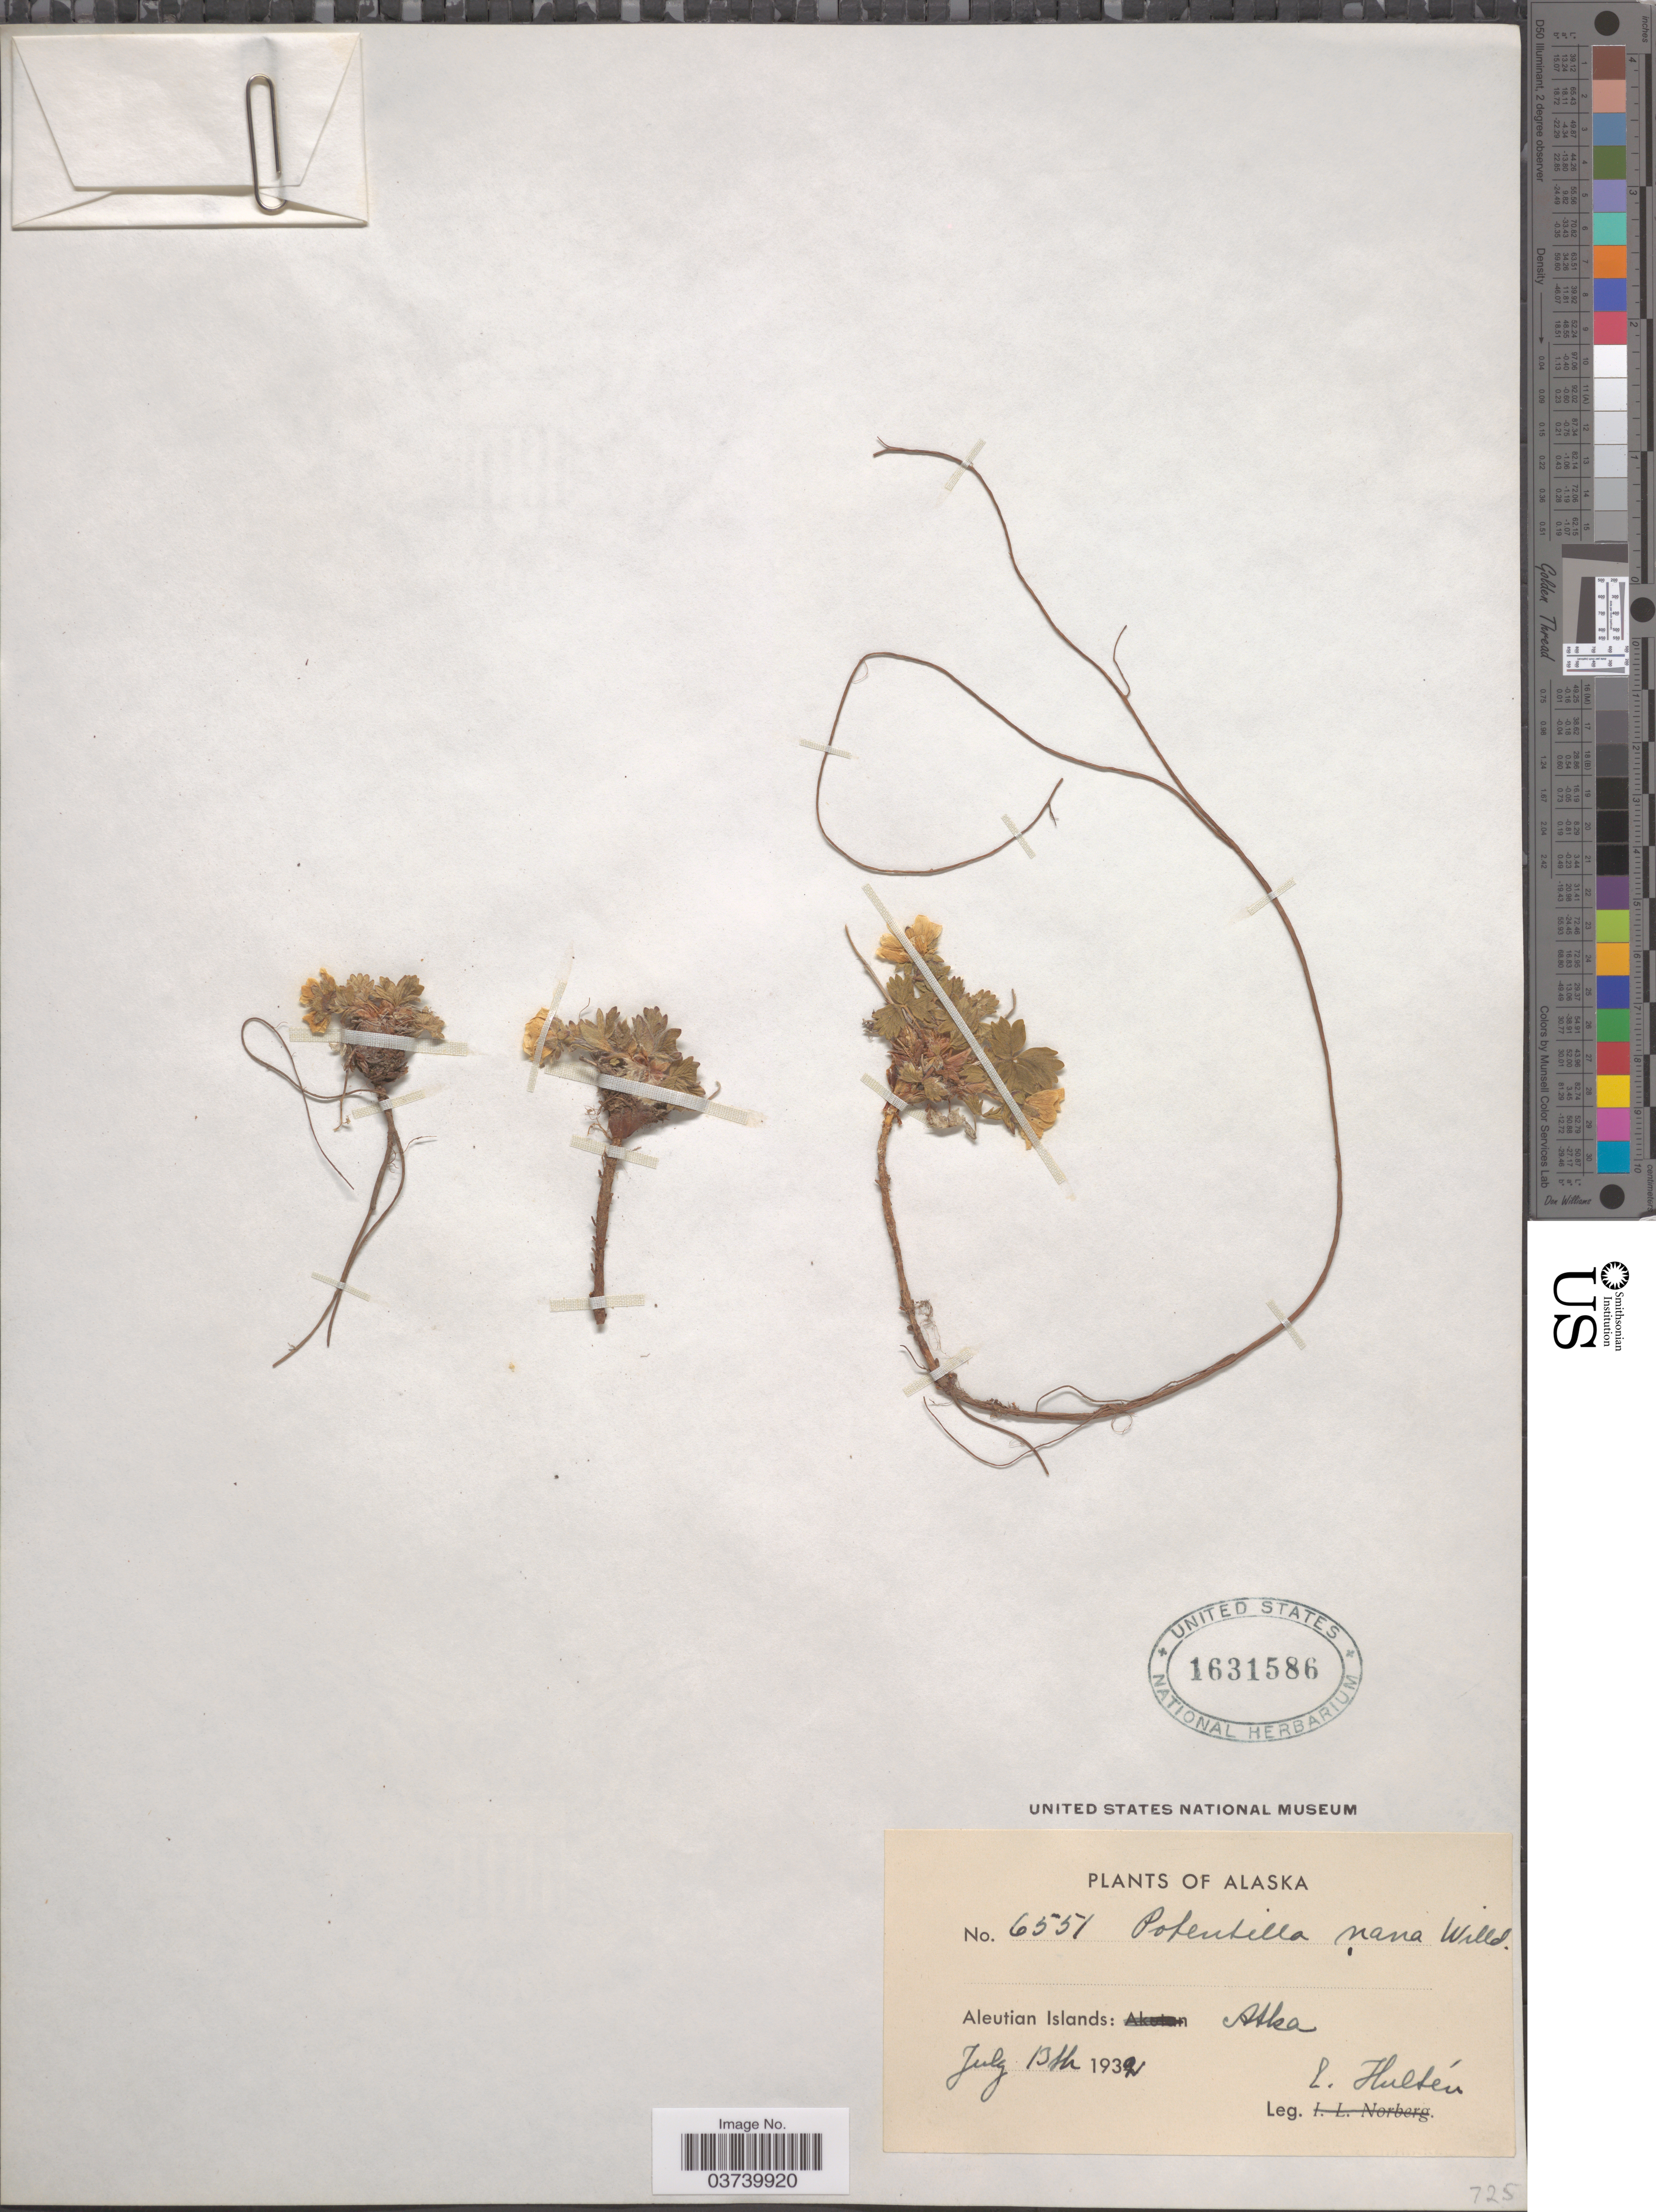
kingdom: Plantae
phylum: Tracheophyta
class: Magnoliopsida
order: Rosales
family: Rosaceae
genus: Potentilla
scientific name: Potentilla hyparctica subsp. hyparctica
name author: Malte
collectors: E. G. Hultén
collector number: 6551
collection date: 1932-07-13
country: United States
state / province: Alaska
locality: Aleutian Island. Atka.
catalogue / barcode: US 1631586